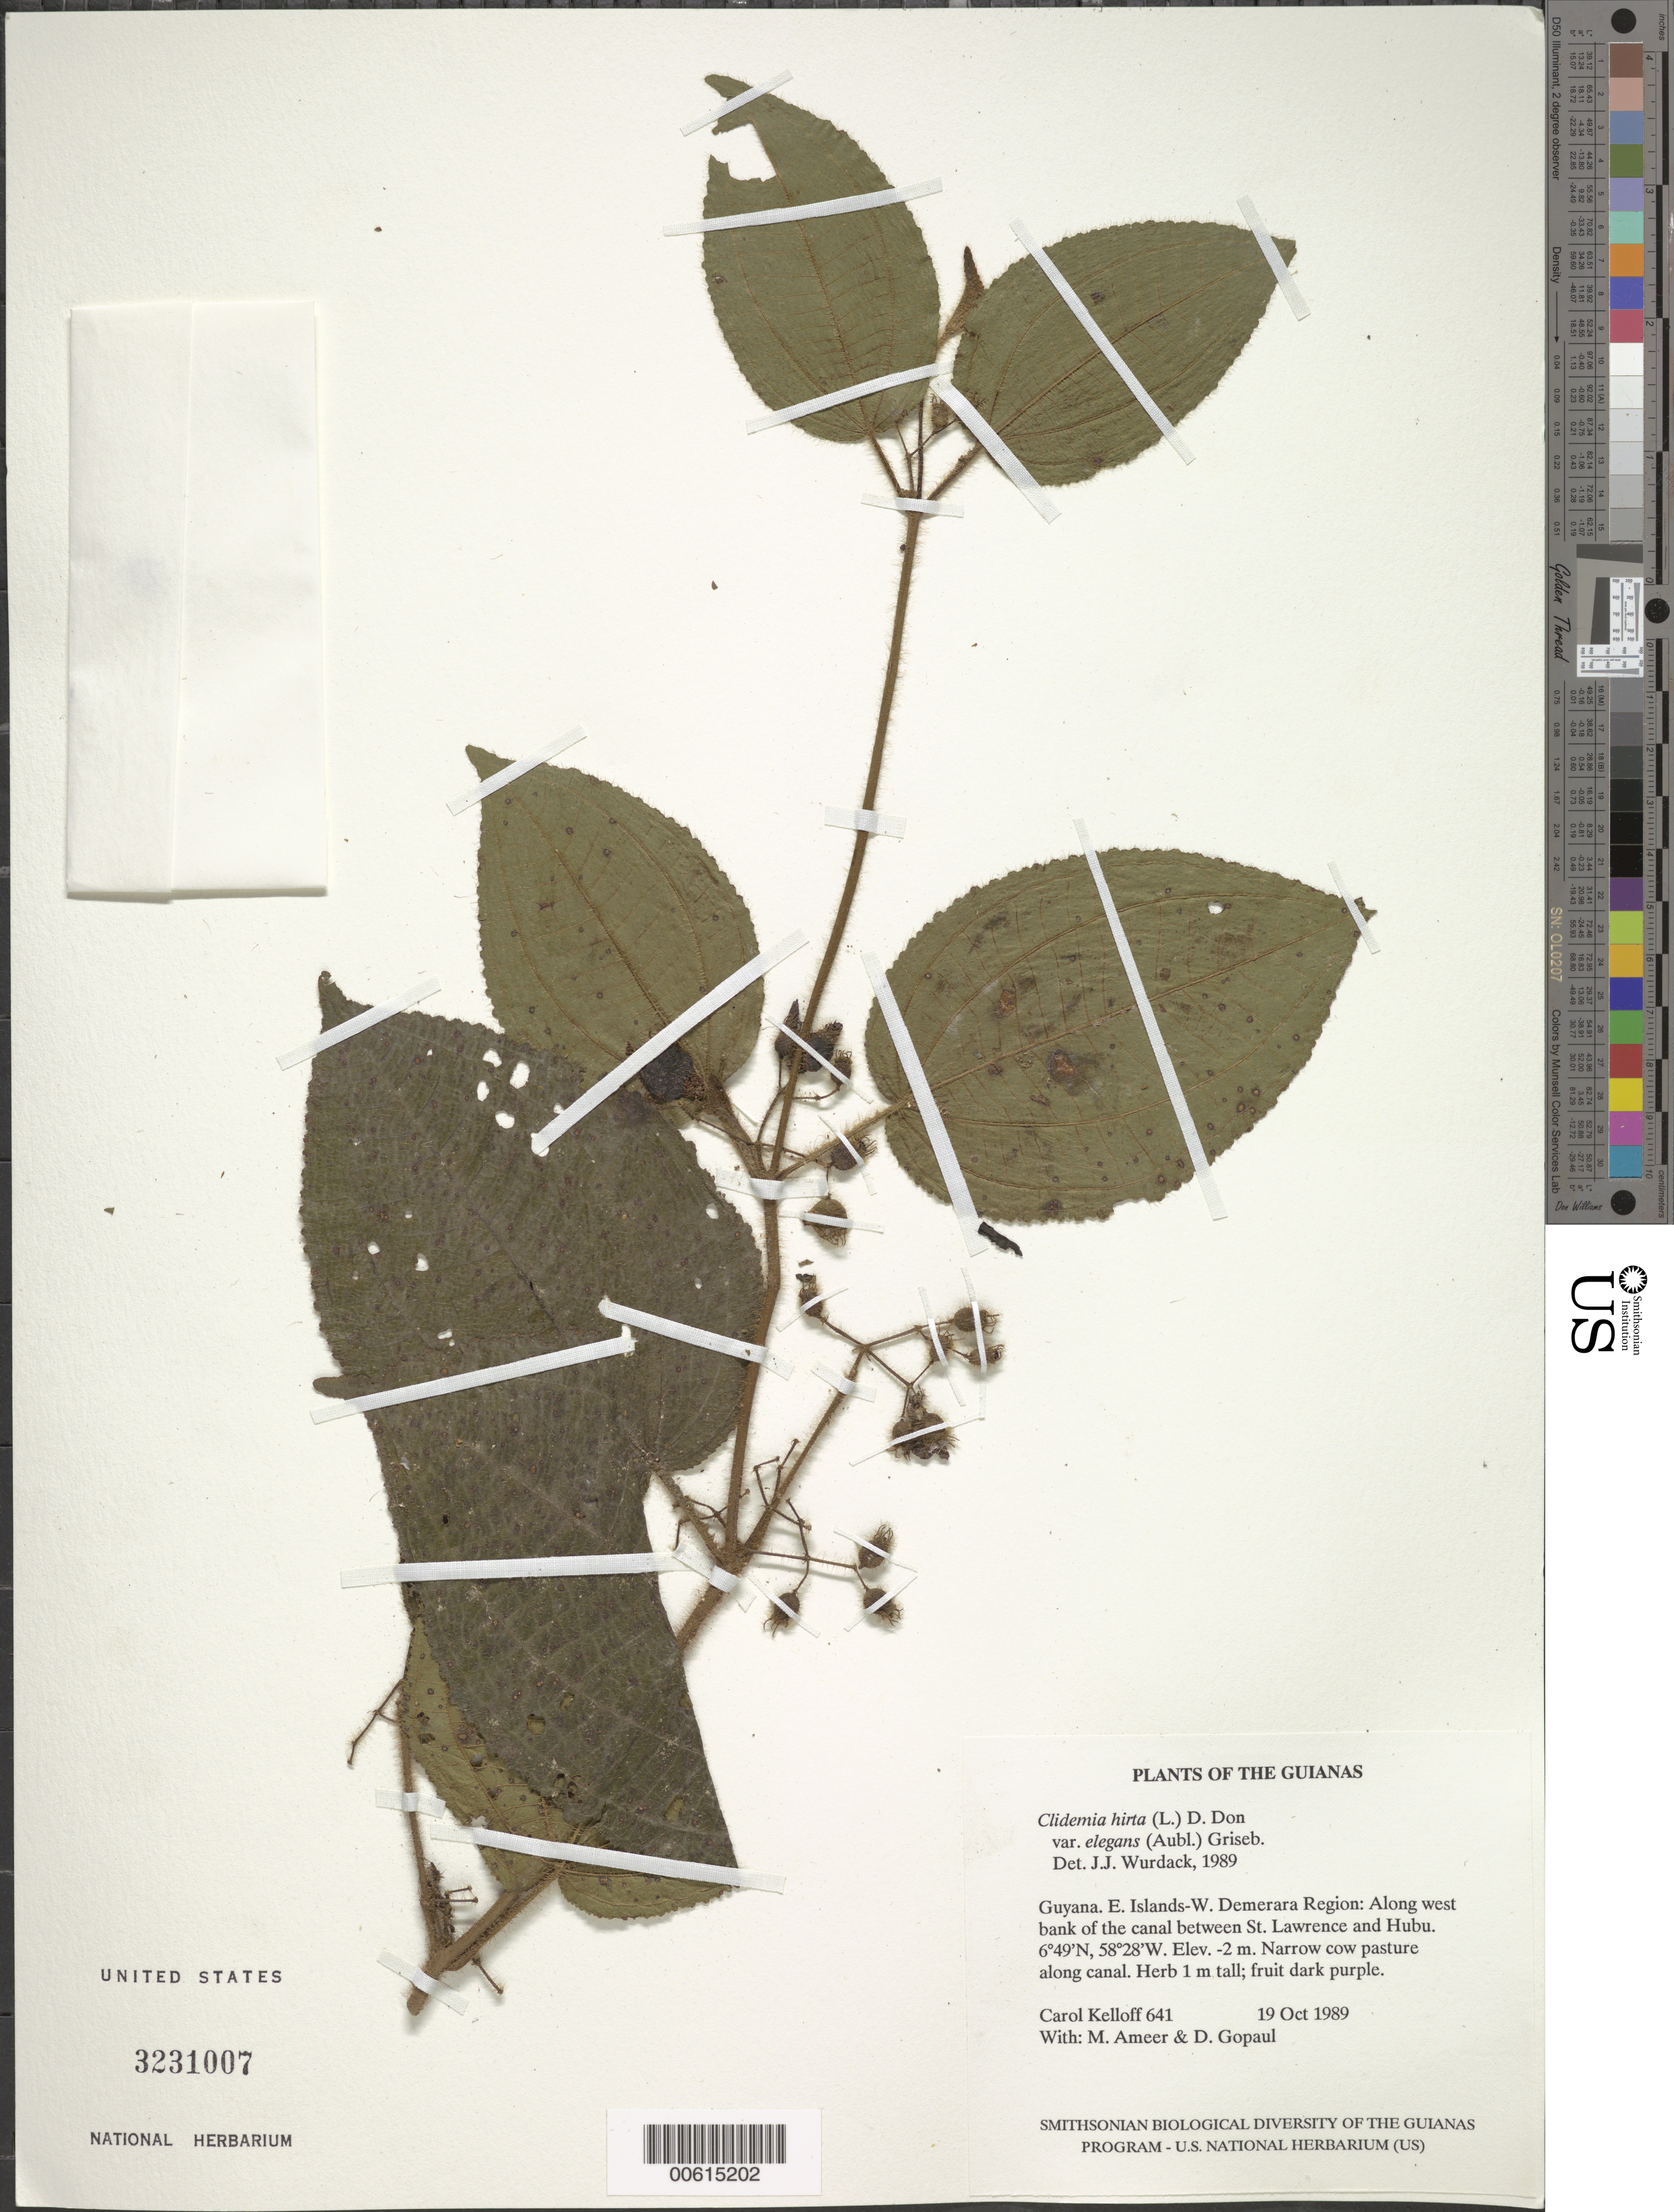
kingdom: Plantae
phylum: Tracheophyta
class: Magnoliopsida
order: Myrtales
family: Melastomataceae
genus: Clidemia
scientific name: Clidemia hirta var. elegans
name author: (Aubl.) Griseb.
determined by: Wurdack, John J., (US), US (UNITED STATES)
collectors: C. L. Kelloff, M. Ameer & D. Gopaul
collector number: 641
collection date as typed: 19 October 1989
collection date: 1989-10-19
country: Guyana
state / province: Essequibo Isl-W. Demerara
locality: Along west bank of the canal between St. Lawrence and Hubu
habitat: Narrow cow pasture along canal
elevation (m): -2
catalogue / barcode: US 3231007